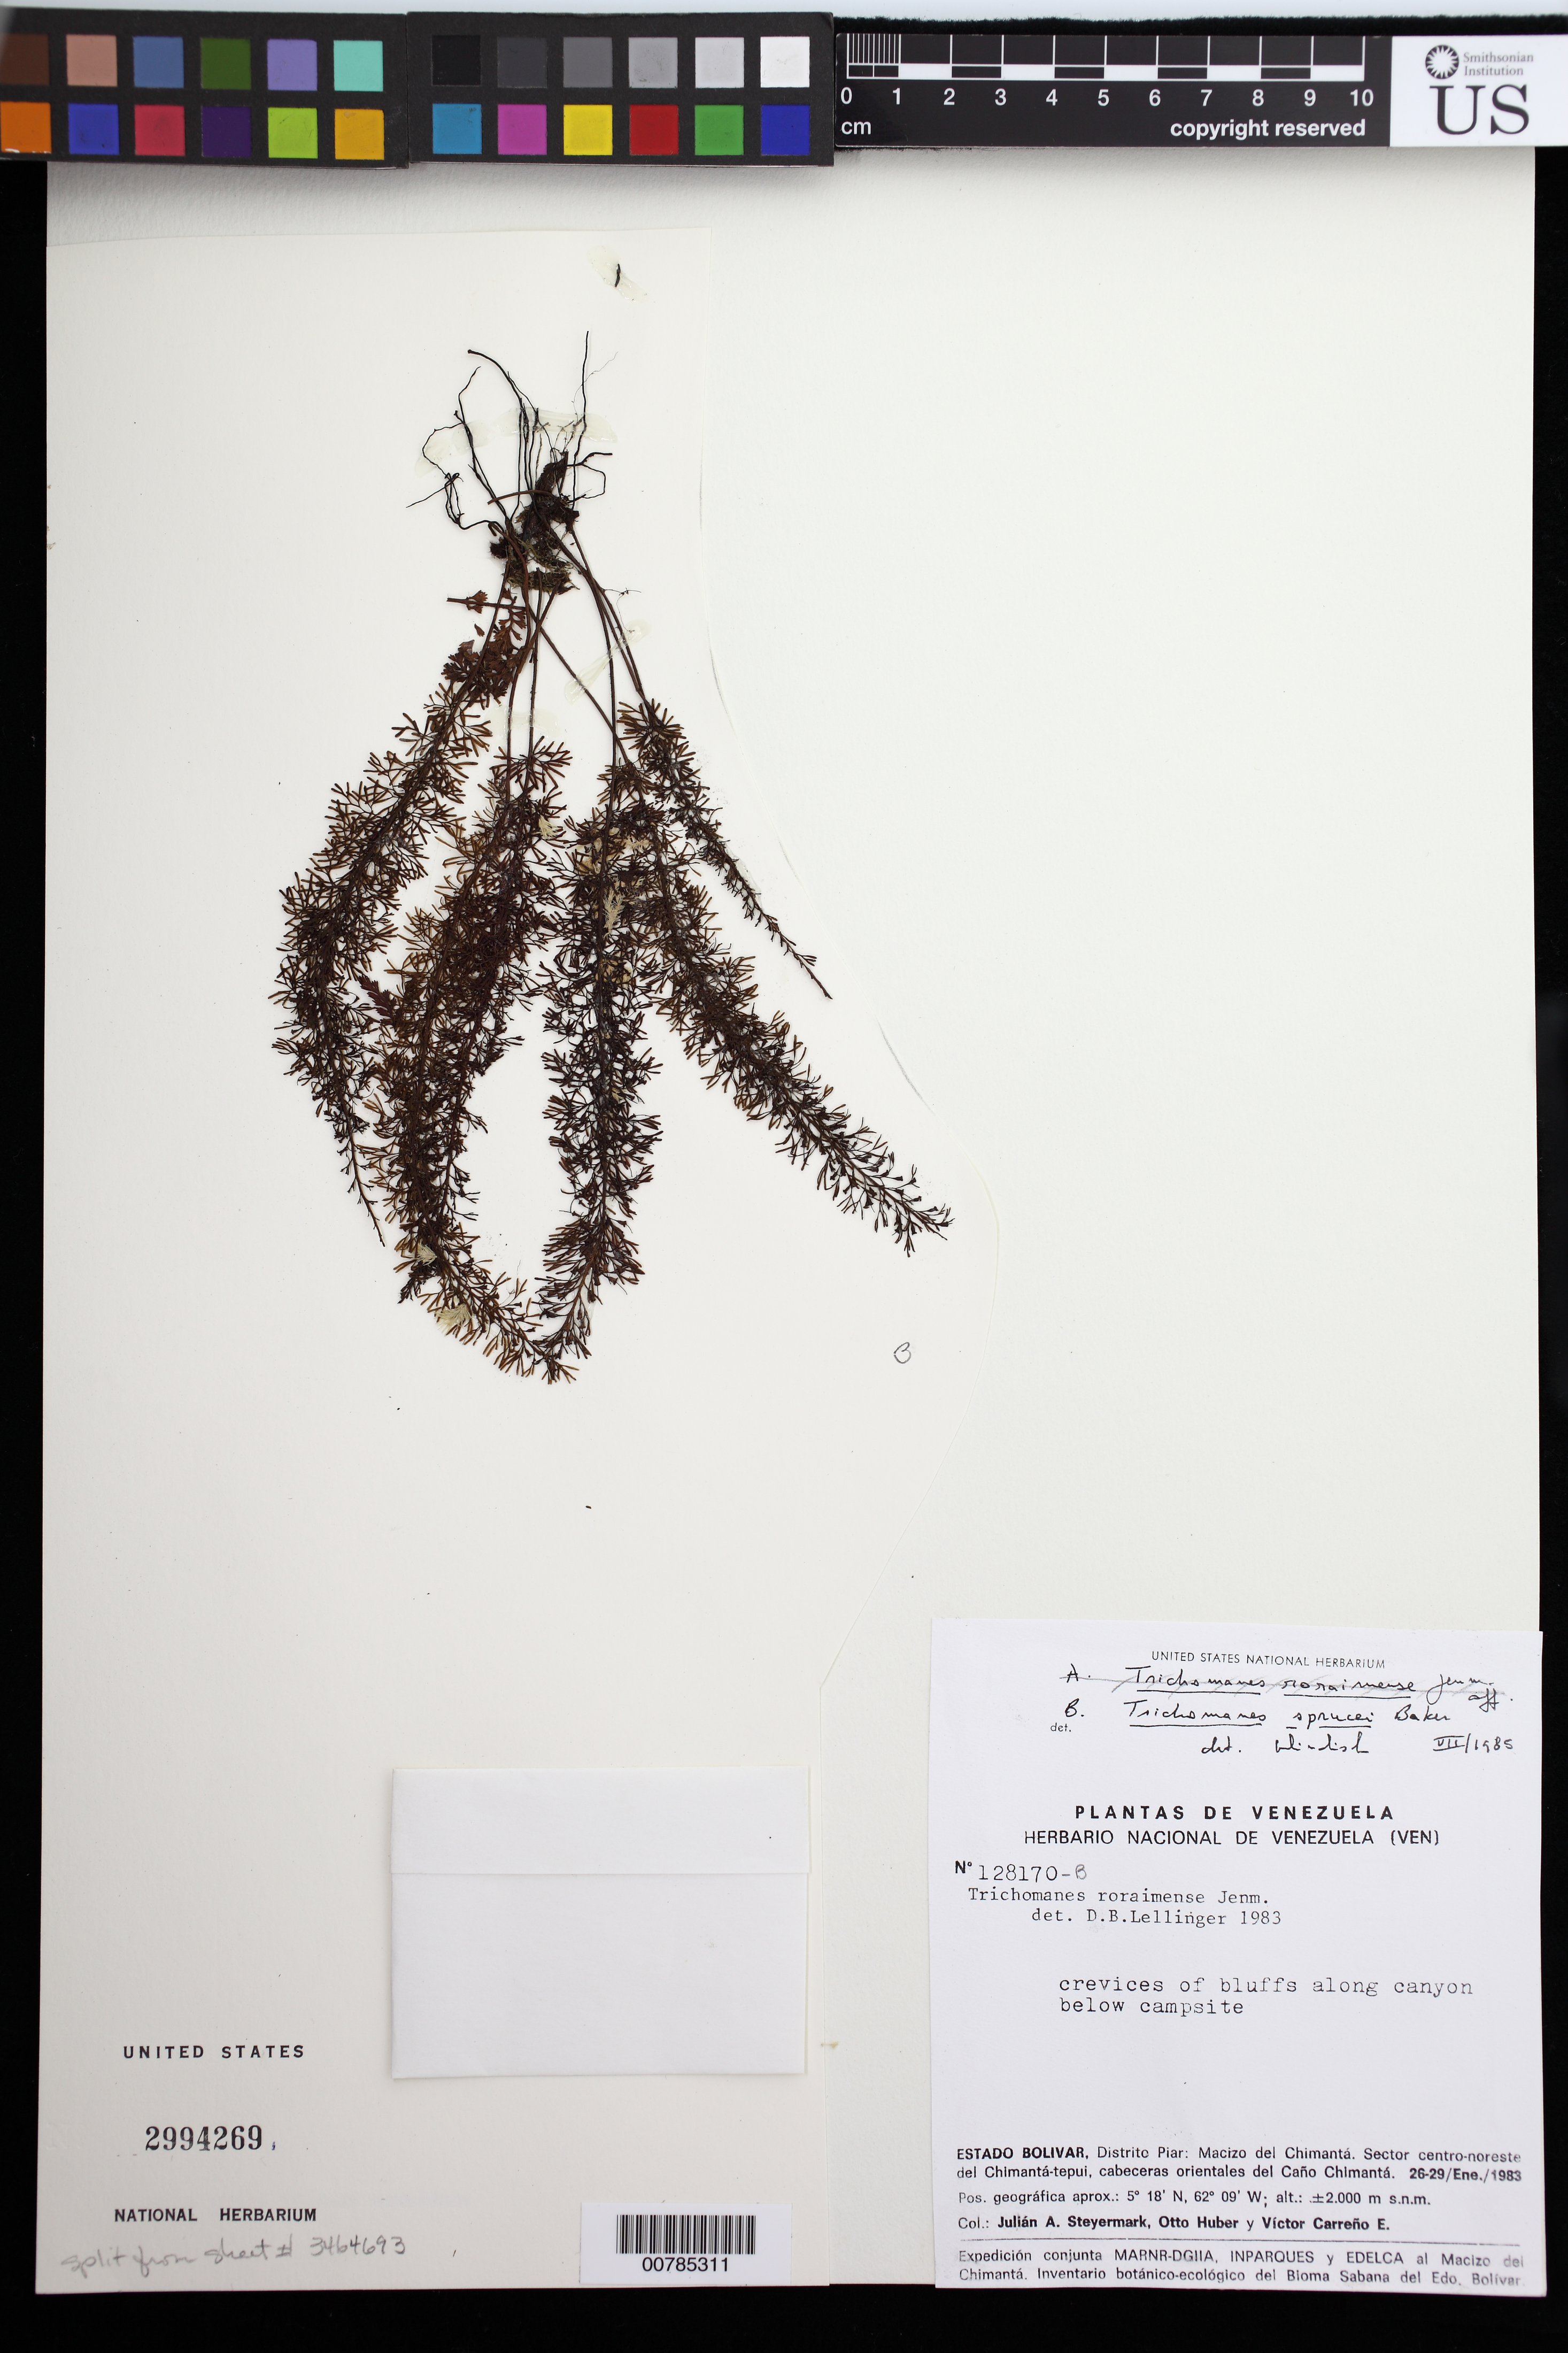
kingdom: Plantae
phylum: Tracheophyta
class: Polypodiopsida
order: Hymenophyllales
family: Hymenophyllaceae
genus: Abrodictyum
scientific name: Abrodictyum sprucei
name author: (Baker) Ebihara & Dubuisson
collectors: J. Steyermark, O. Huber & V. Carreño E.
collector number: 128170 B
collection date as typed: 26-Jan-83 to 29-Jan-83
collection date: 1983-01-26/1983-01-29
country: Venezuela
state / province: Bolívar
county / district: Piar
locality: Macizo del Chimantá, sector centro-noreste del Chimantá-tepuí, cabeceras orientales del Caño Chimantá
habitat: Crevices of bluffs along canyon below campsite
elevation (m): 2000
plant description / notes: Split from sheet # 3464693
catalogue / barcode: US 2994269